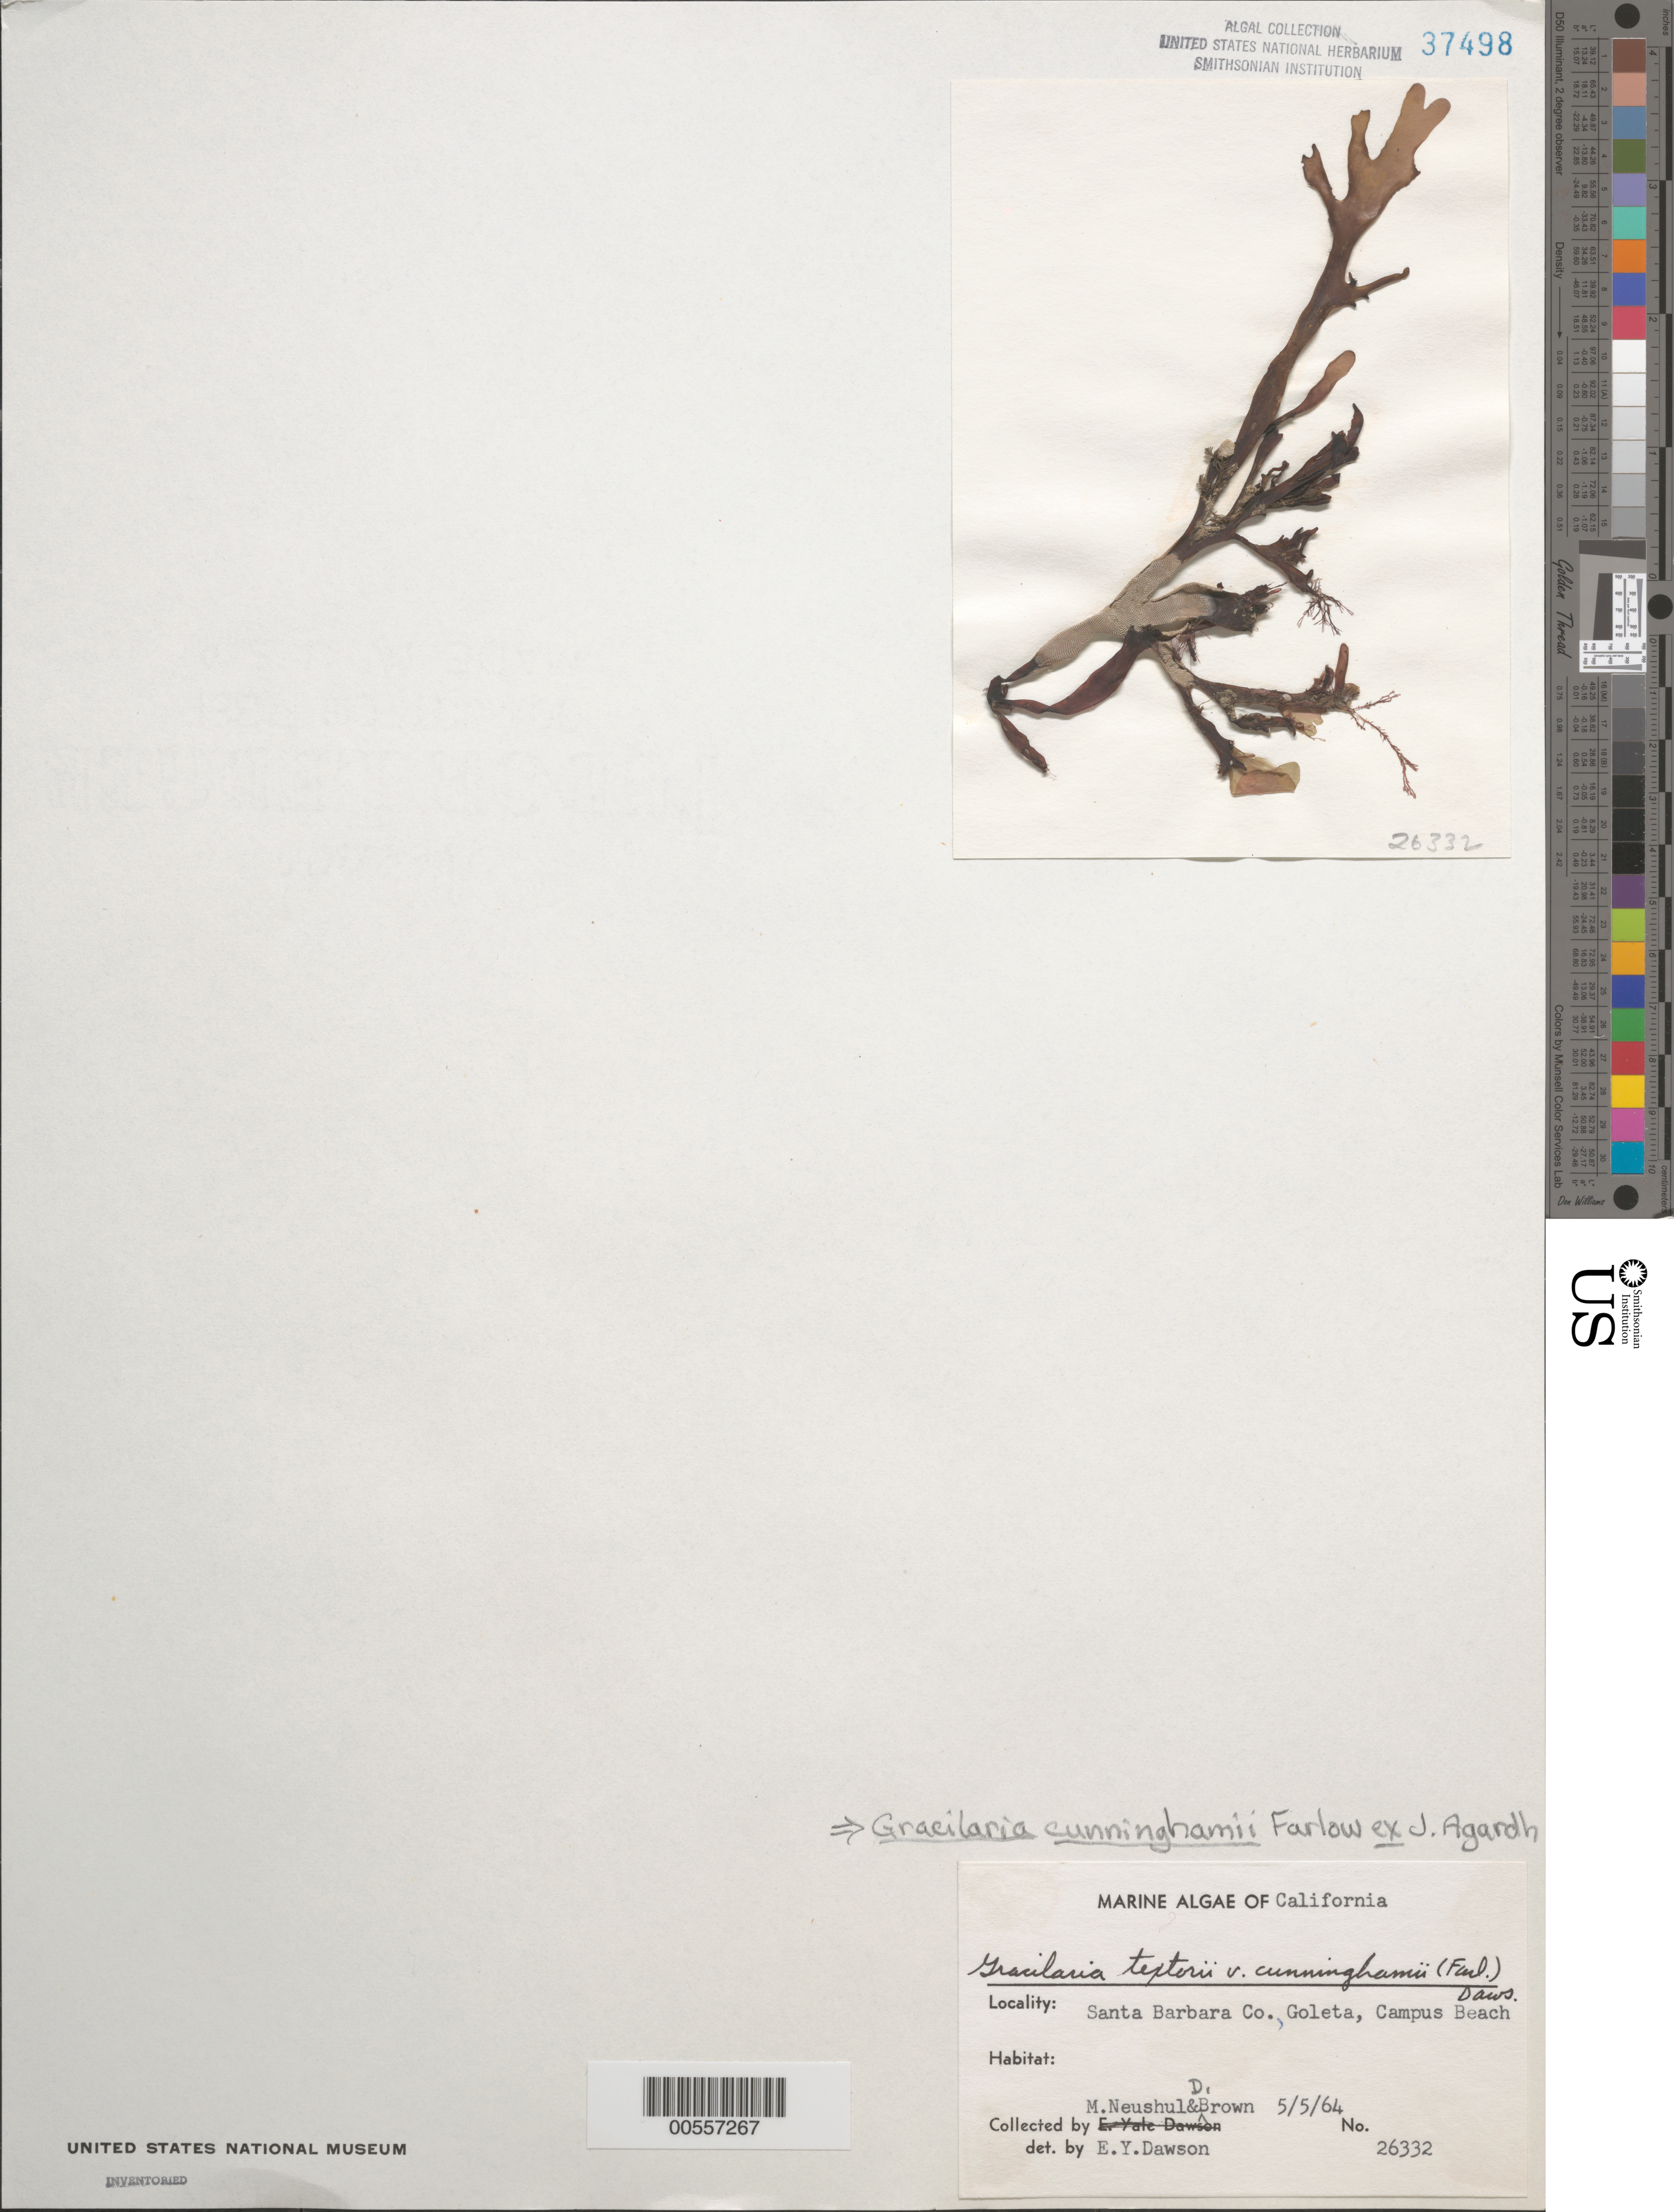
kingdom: Plantae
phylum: Rhodophyta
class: Florideophyceae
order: Gracilariales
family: Gracilariaceae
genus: Gracilaria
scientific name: Gracilaria textorii var. cunninghamii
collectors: M. Neushul & D. Brown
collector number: EYD 26332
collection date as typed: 05 May 1964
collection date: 1964-05-05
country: United States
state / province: California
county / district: Santa Barbara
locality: Campus Beach, Goleta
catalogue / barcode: US 37498